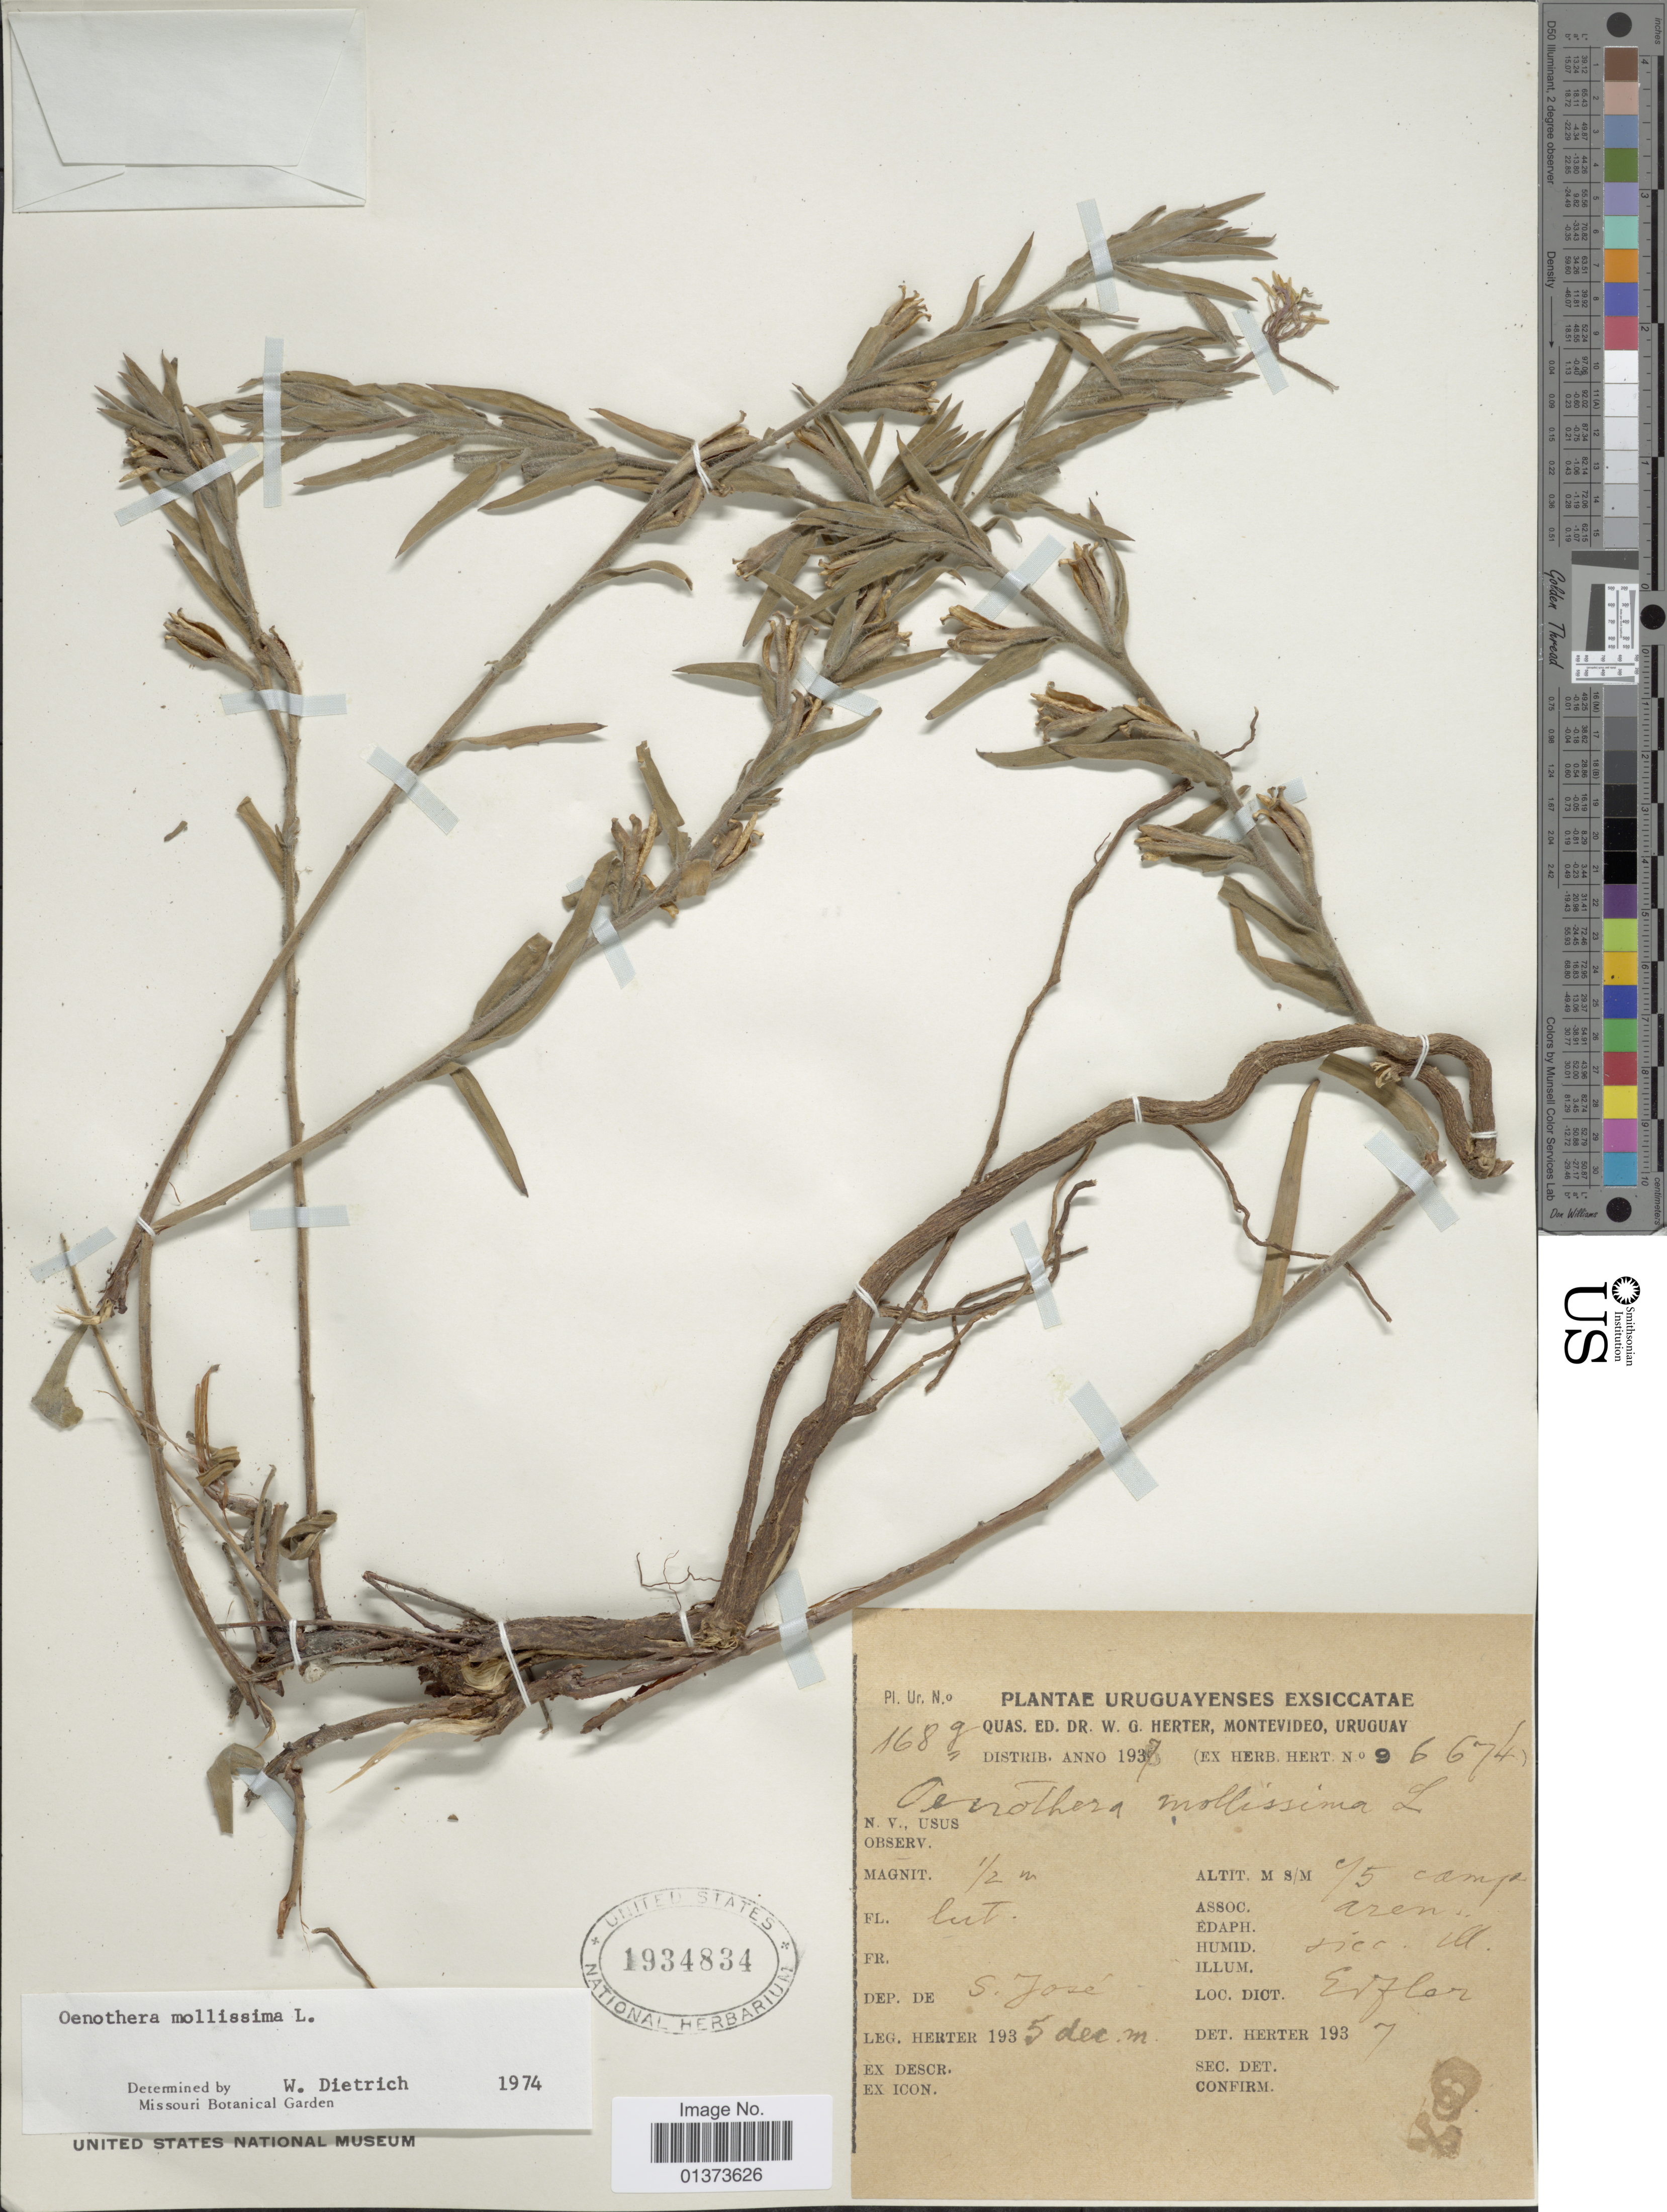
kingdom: Plantae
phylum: Tracheophyta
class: Magnoliopsida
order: Myrtales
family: Onagraceae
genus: Oenothera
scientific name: Oenothera mollissima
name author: L.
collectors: W. G. Herter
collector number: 168g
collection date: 1935-12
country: Uruguay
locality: San Jose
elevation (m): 75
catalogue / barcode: US 1934834